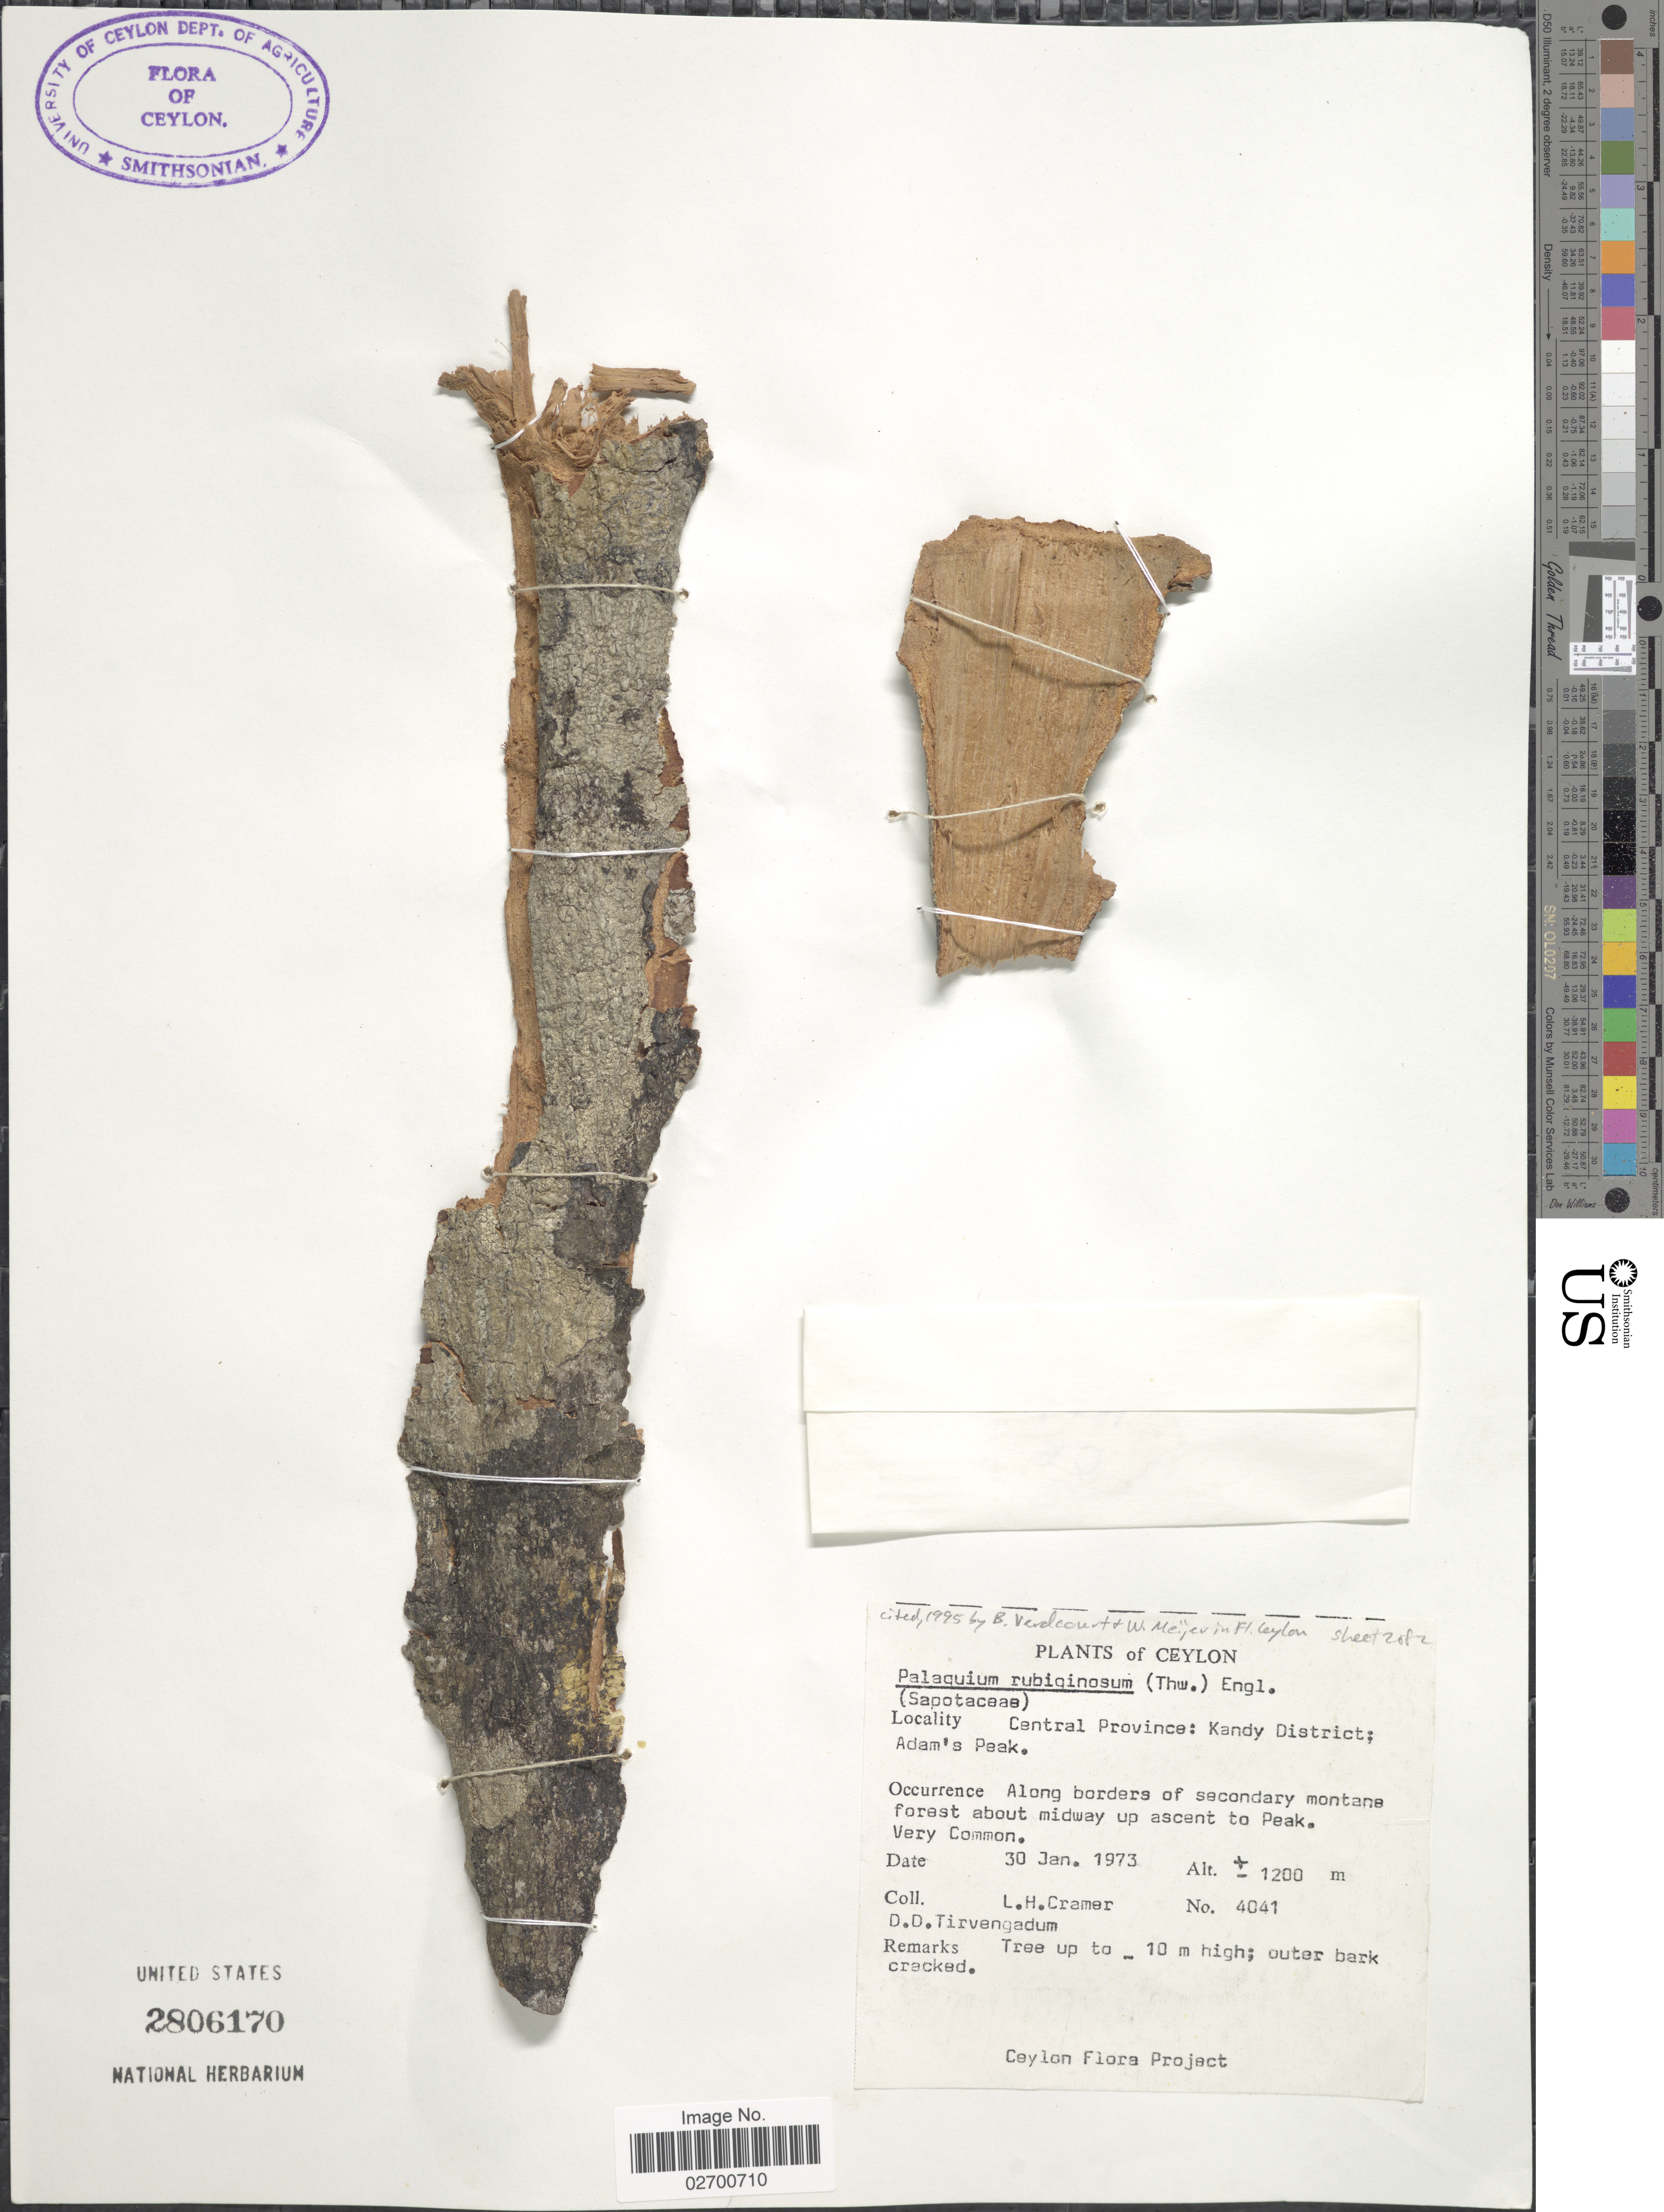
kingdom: Plantae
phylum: Tracheophyta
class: Magnoliopsida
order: Ericales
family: Sapotaceae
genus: Palaquium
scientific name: Palaquium rubiginosum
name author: (Thwaites) Engl.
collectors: L. H. Cramer & D. Tirvengadum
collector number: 4041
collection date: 1973-01-30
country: Sri Lanka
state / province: Central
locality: Central Province: Kandy District; Adam's Peak. Along borders of secondary montana forest about miday up acsent to Peak.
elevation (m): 1200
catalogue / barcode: US 2806170